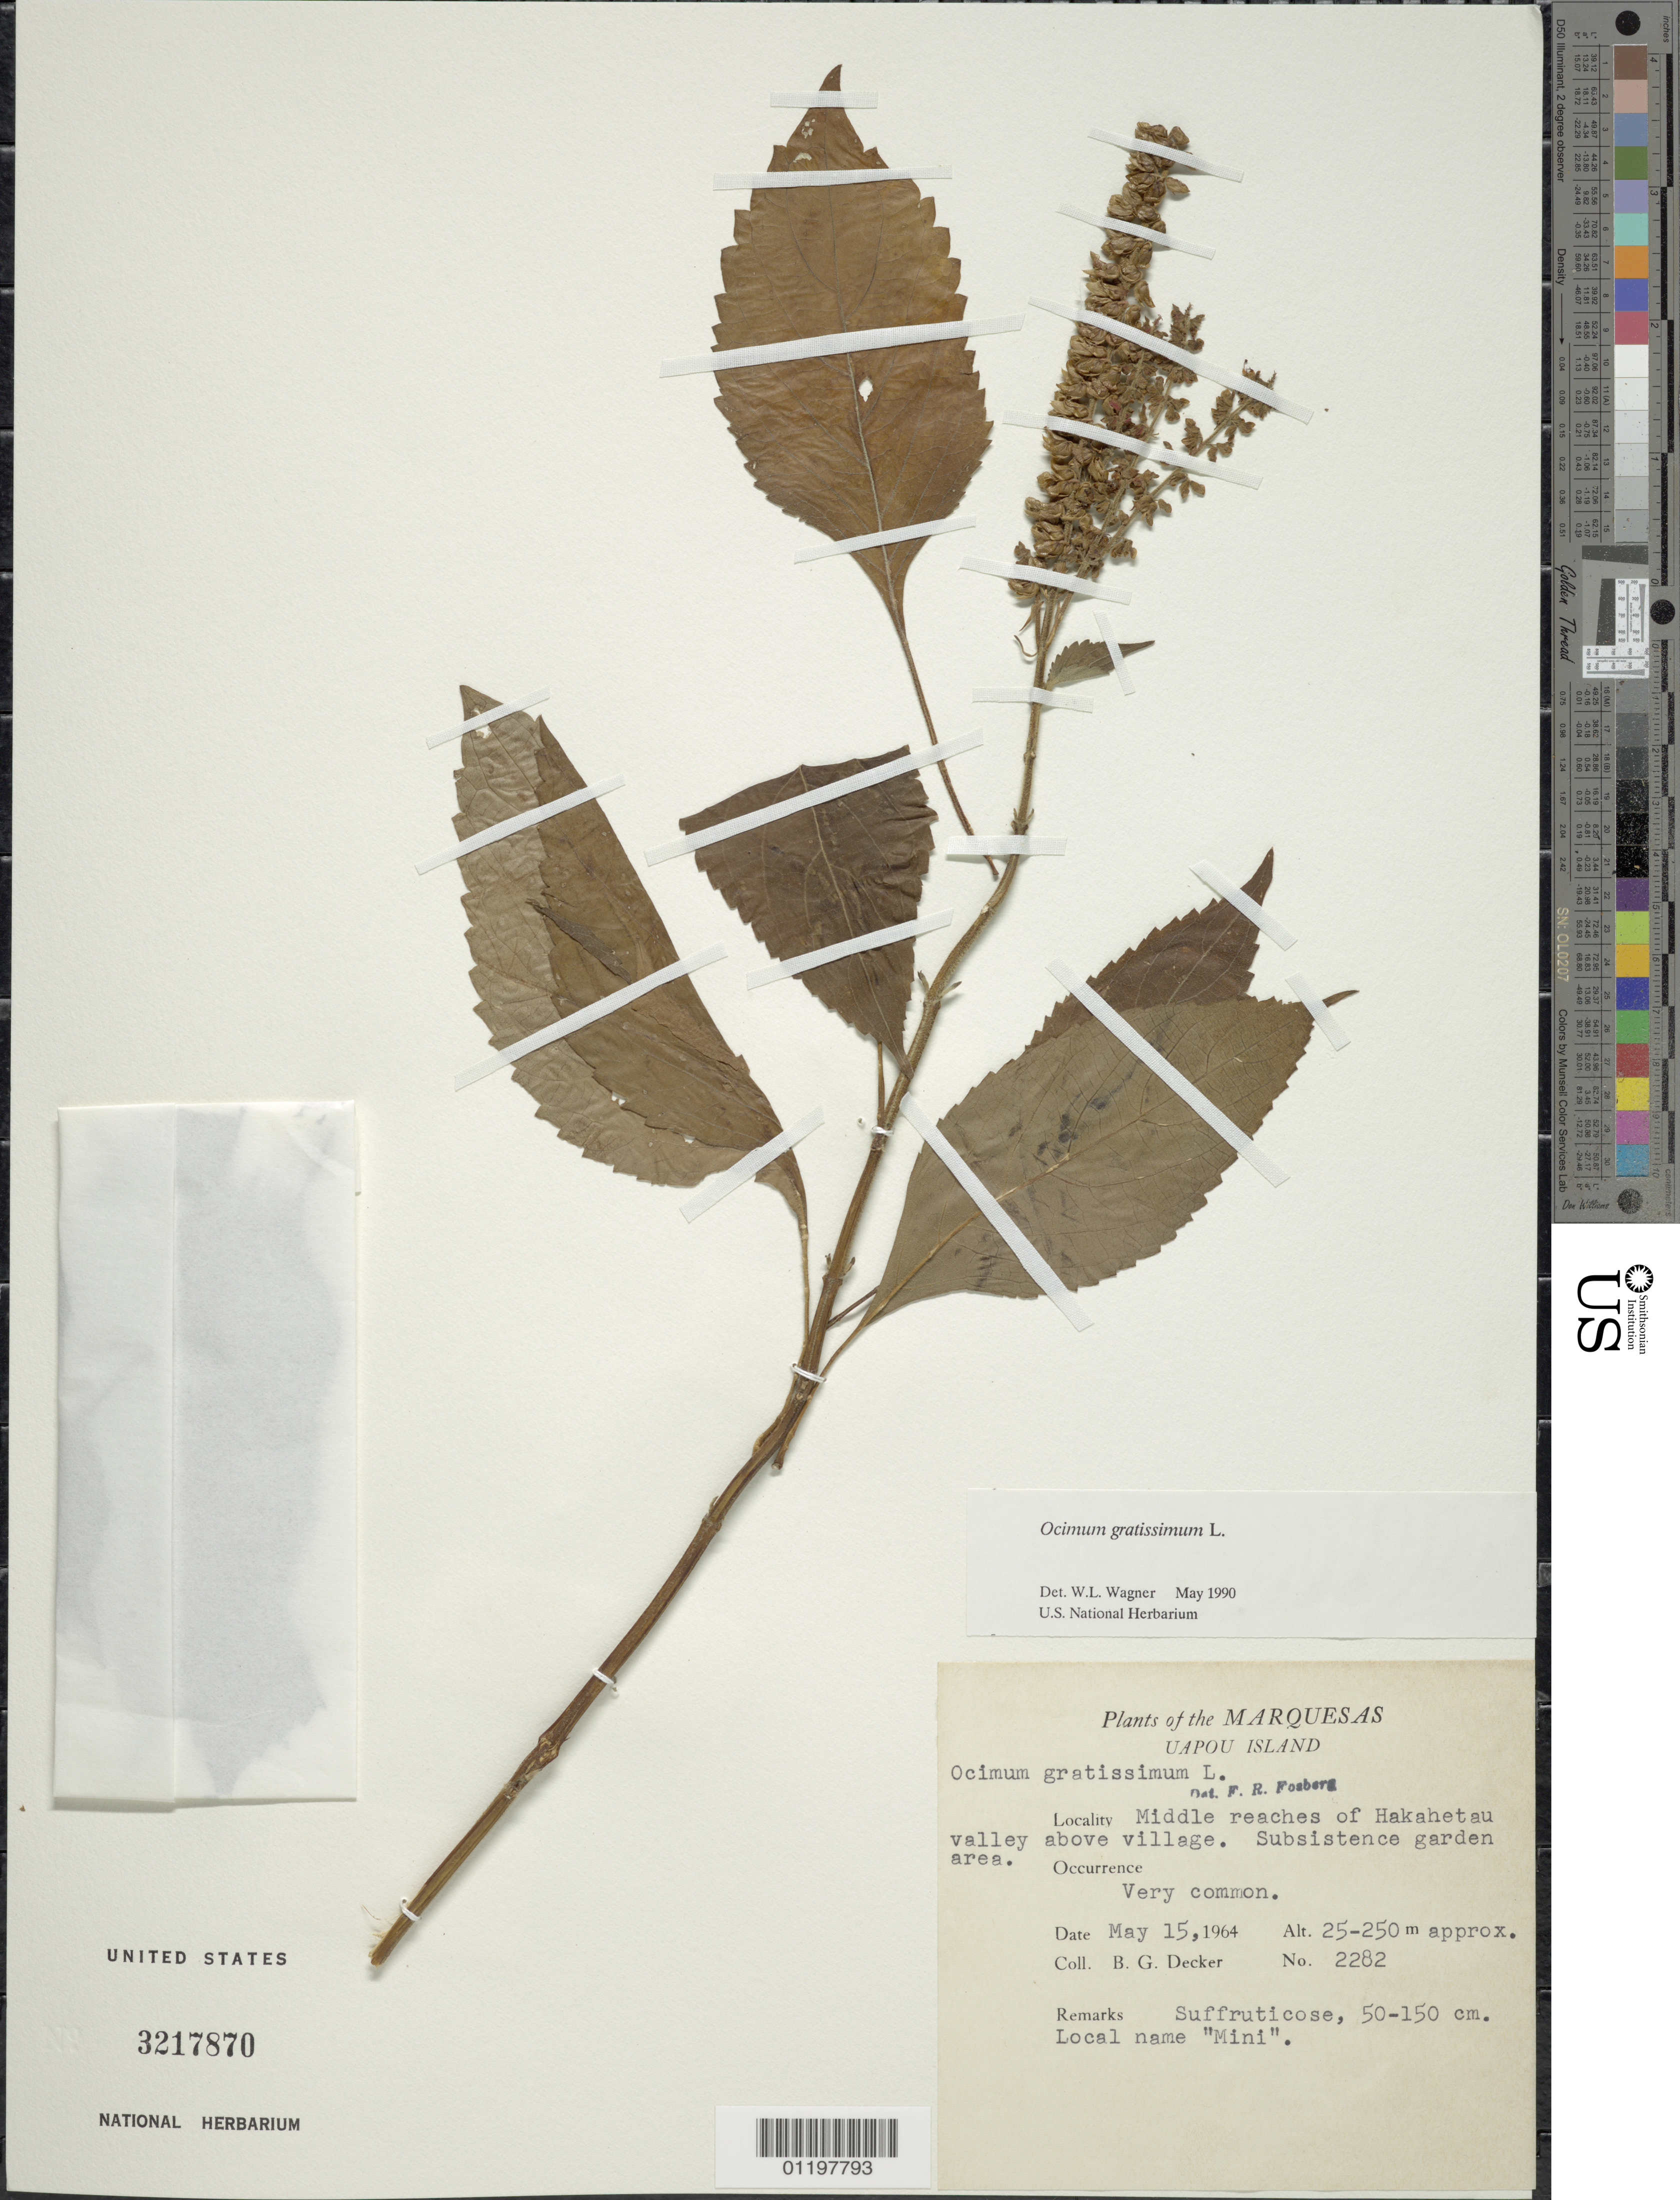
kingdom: Plantae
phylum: Tracheophyta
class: Magnoliopsida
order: Lamiales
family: Lamiaceae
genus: Ocimum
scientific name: Ocimum gratissimum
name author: L.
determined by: Wagner, W. L., (BOT), Smithsonian Institution - National Museum of Natural History (UNITED STATES)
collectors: B. G. Decker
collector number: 2282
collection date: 1964-05-15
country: French Polynesia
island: Ua Pou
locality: middle reaches of Hakahetau Valley above village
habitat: Subsistence garden area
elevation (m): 25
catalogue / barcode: US 3217870